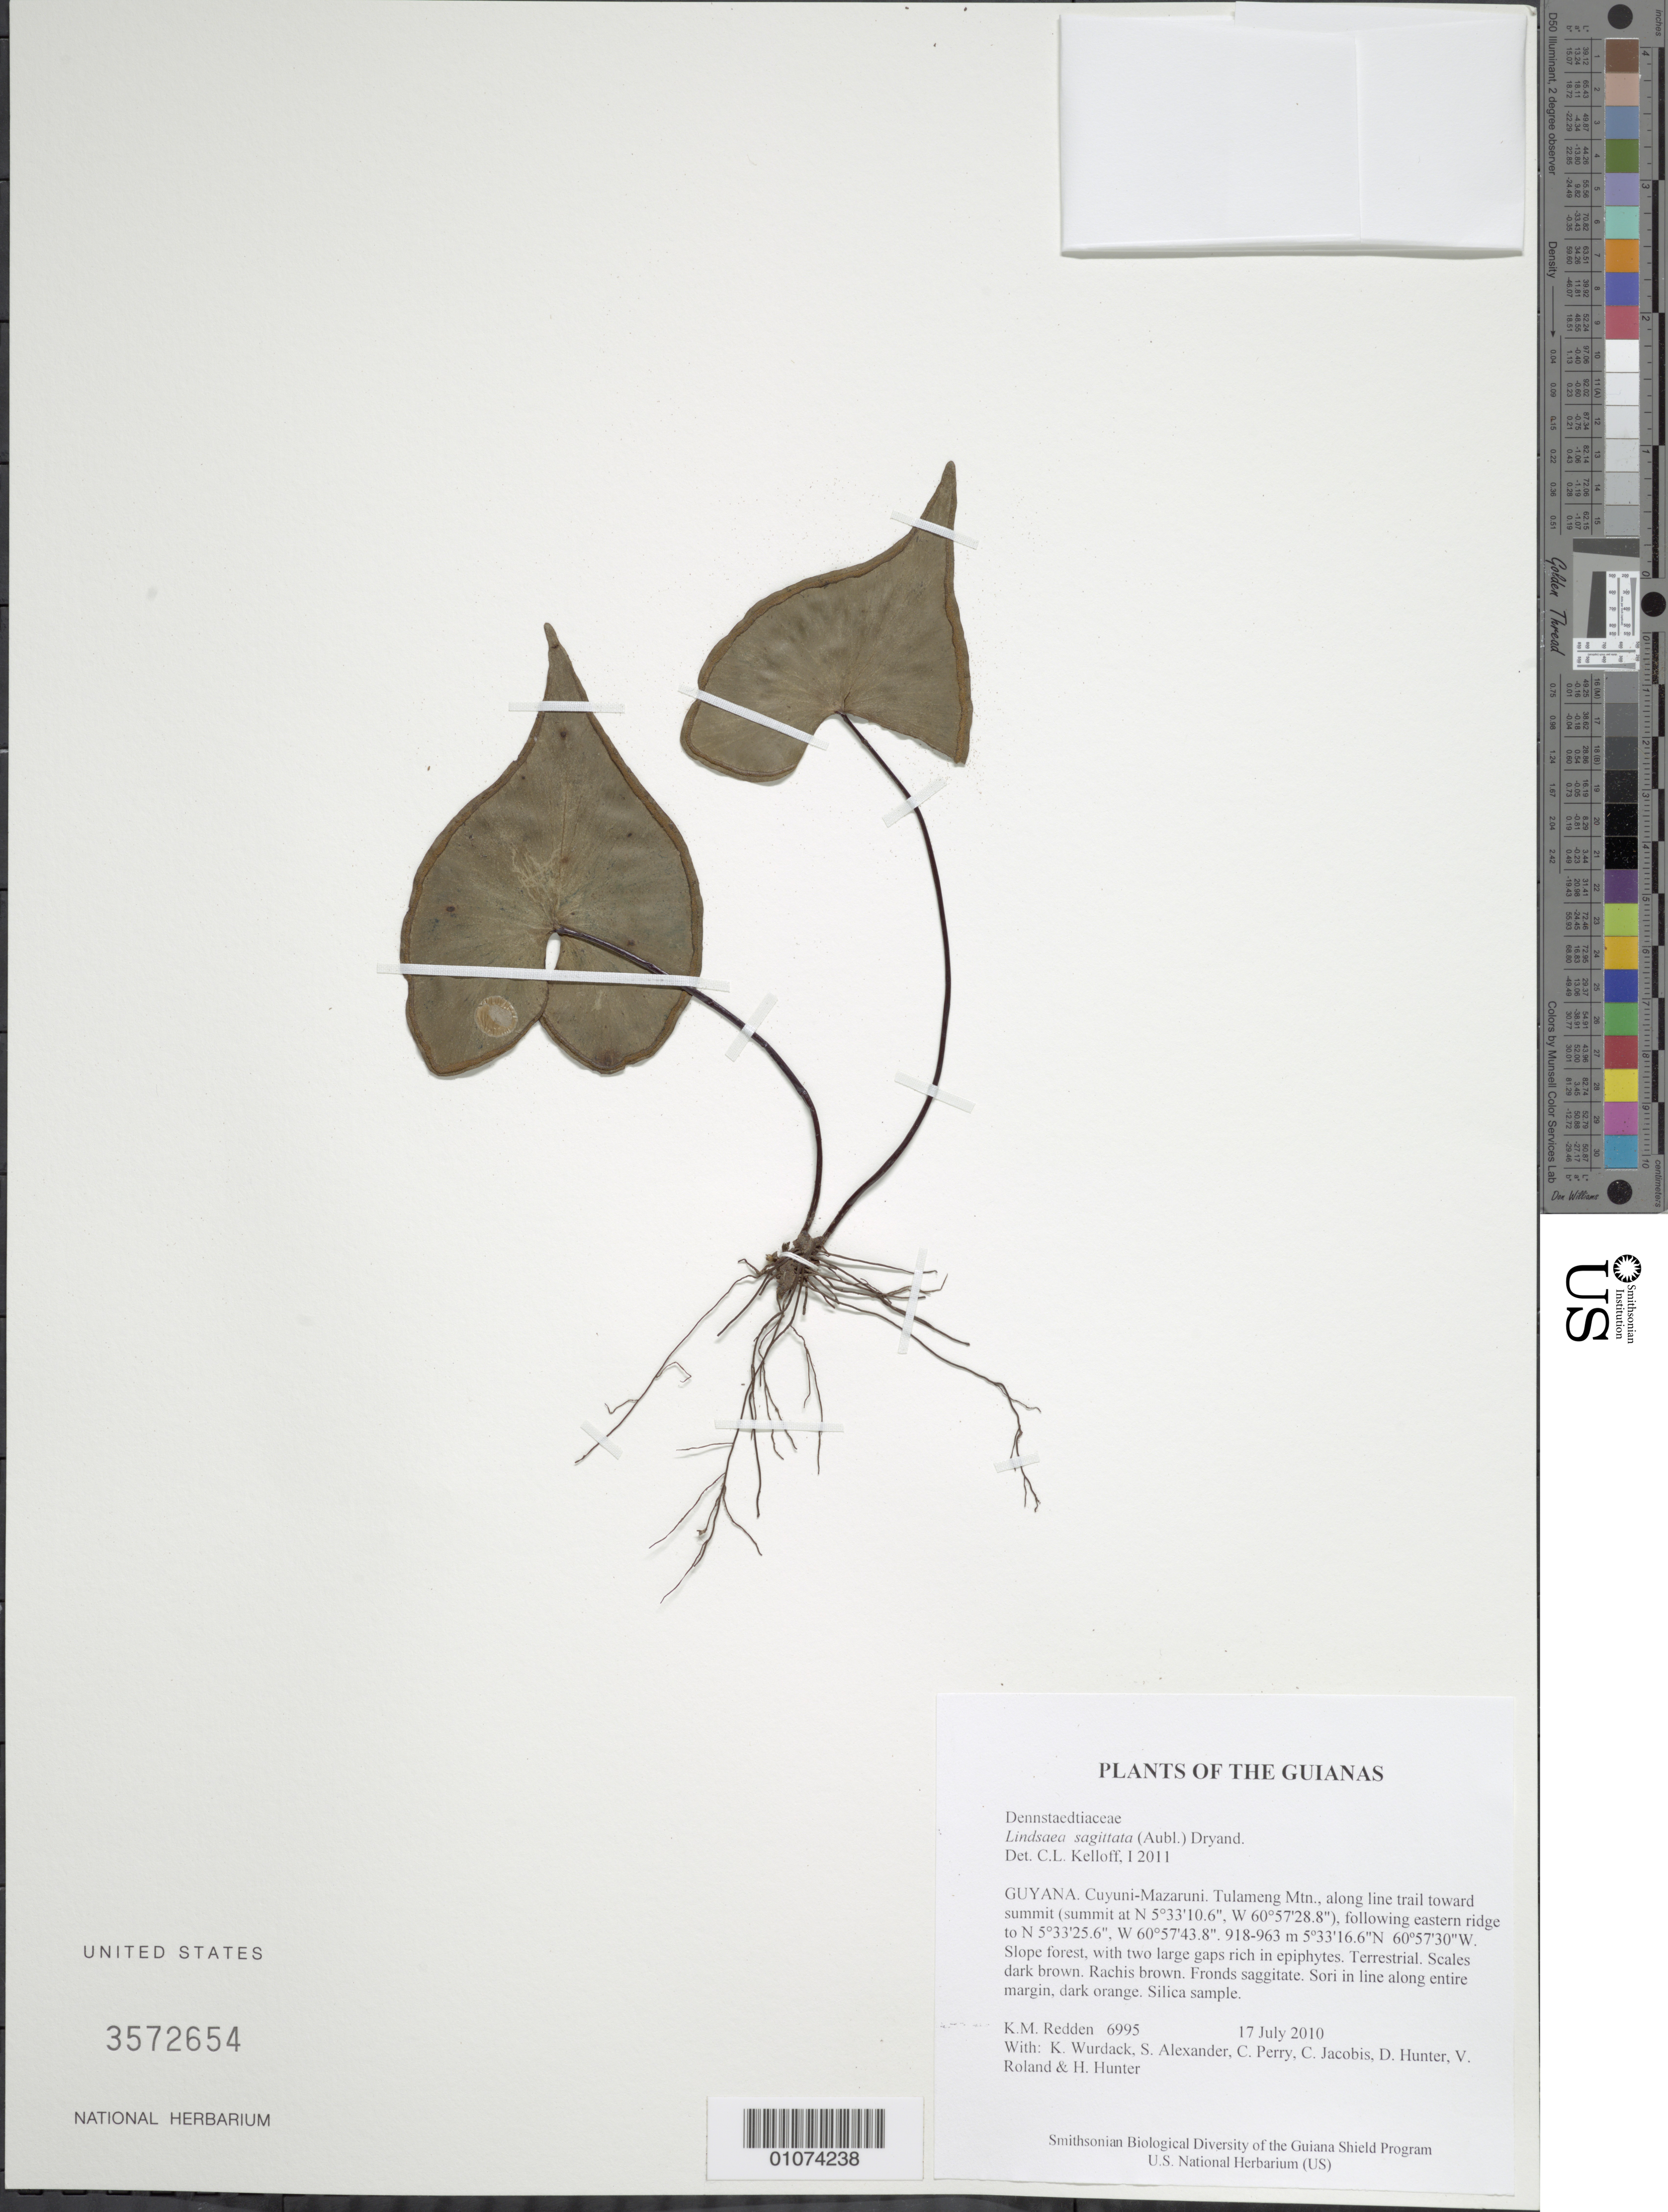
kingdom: Plantae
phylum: Tracheophyta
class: Polypodiopsida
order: Polypodiales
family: Lindsaeaceae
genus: Lindsaea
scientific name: Lindsaea sagittata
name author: (Aubl.) Dryand.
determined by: Kelloff, Carol L., (US), Smithsonian Institution - National Museum of Natural History (UNITED STATES)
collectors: K. M. Redden, K. Wurdack, S. N. Alexander, C. Perry, C. Jacobis, D. Hunter, V. Roland & H. Hunter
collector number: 6995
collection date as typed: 17 July 2010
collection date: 2010-07-17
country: Guyana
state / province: Cuyuni-Mazaruni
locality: Tulameng Mtn., along line trail toward summit (summit at N 5°33'10.6", W 60°57'28.8"), following eastern ridge to N 5°33'25.6", W 60°57'43.8"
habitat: Slope forest, with two large gaps rich in epiphytes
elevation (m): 918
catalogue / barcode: US 3572654